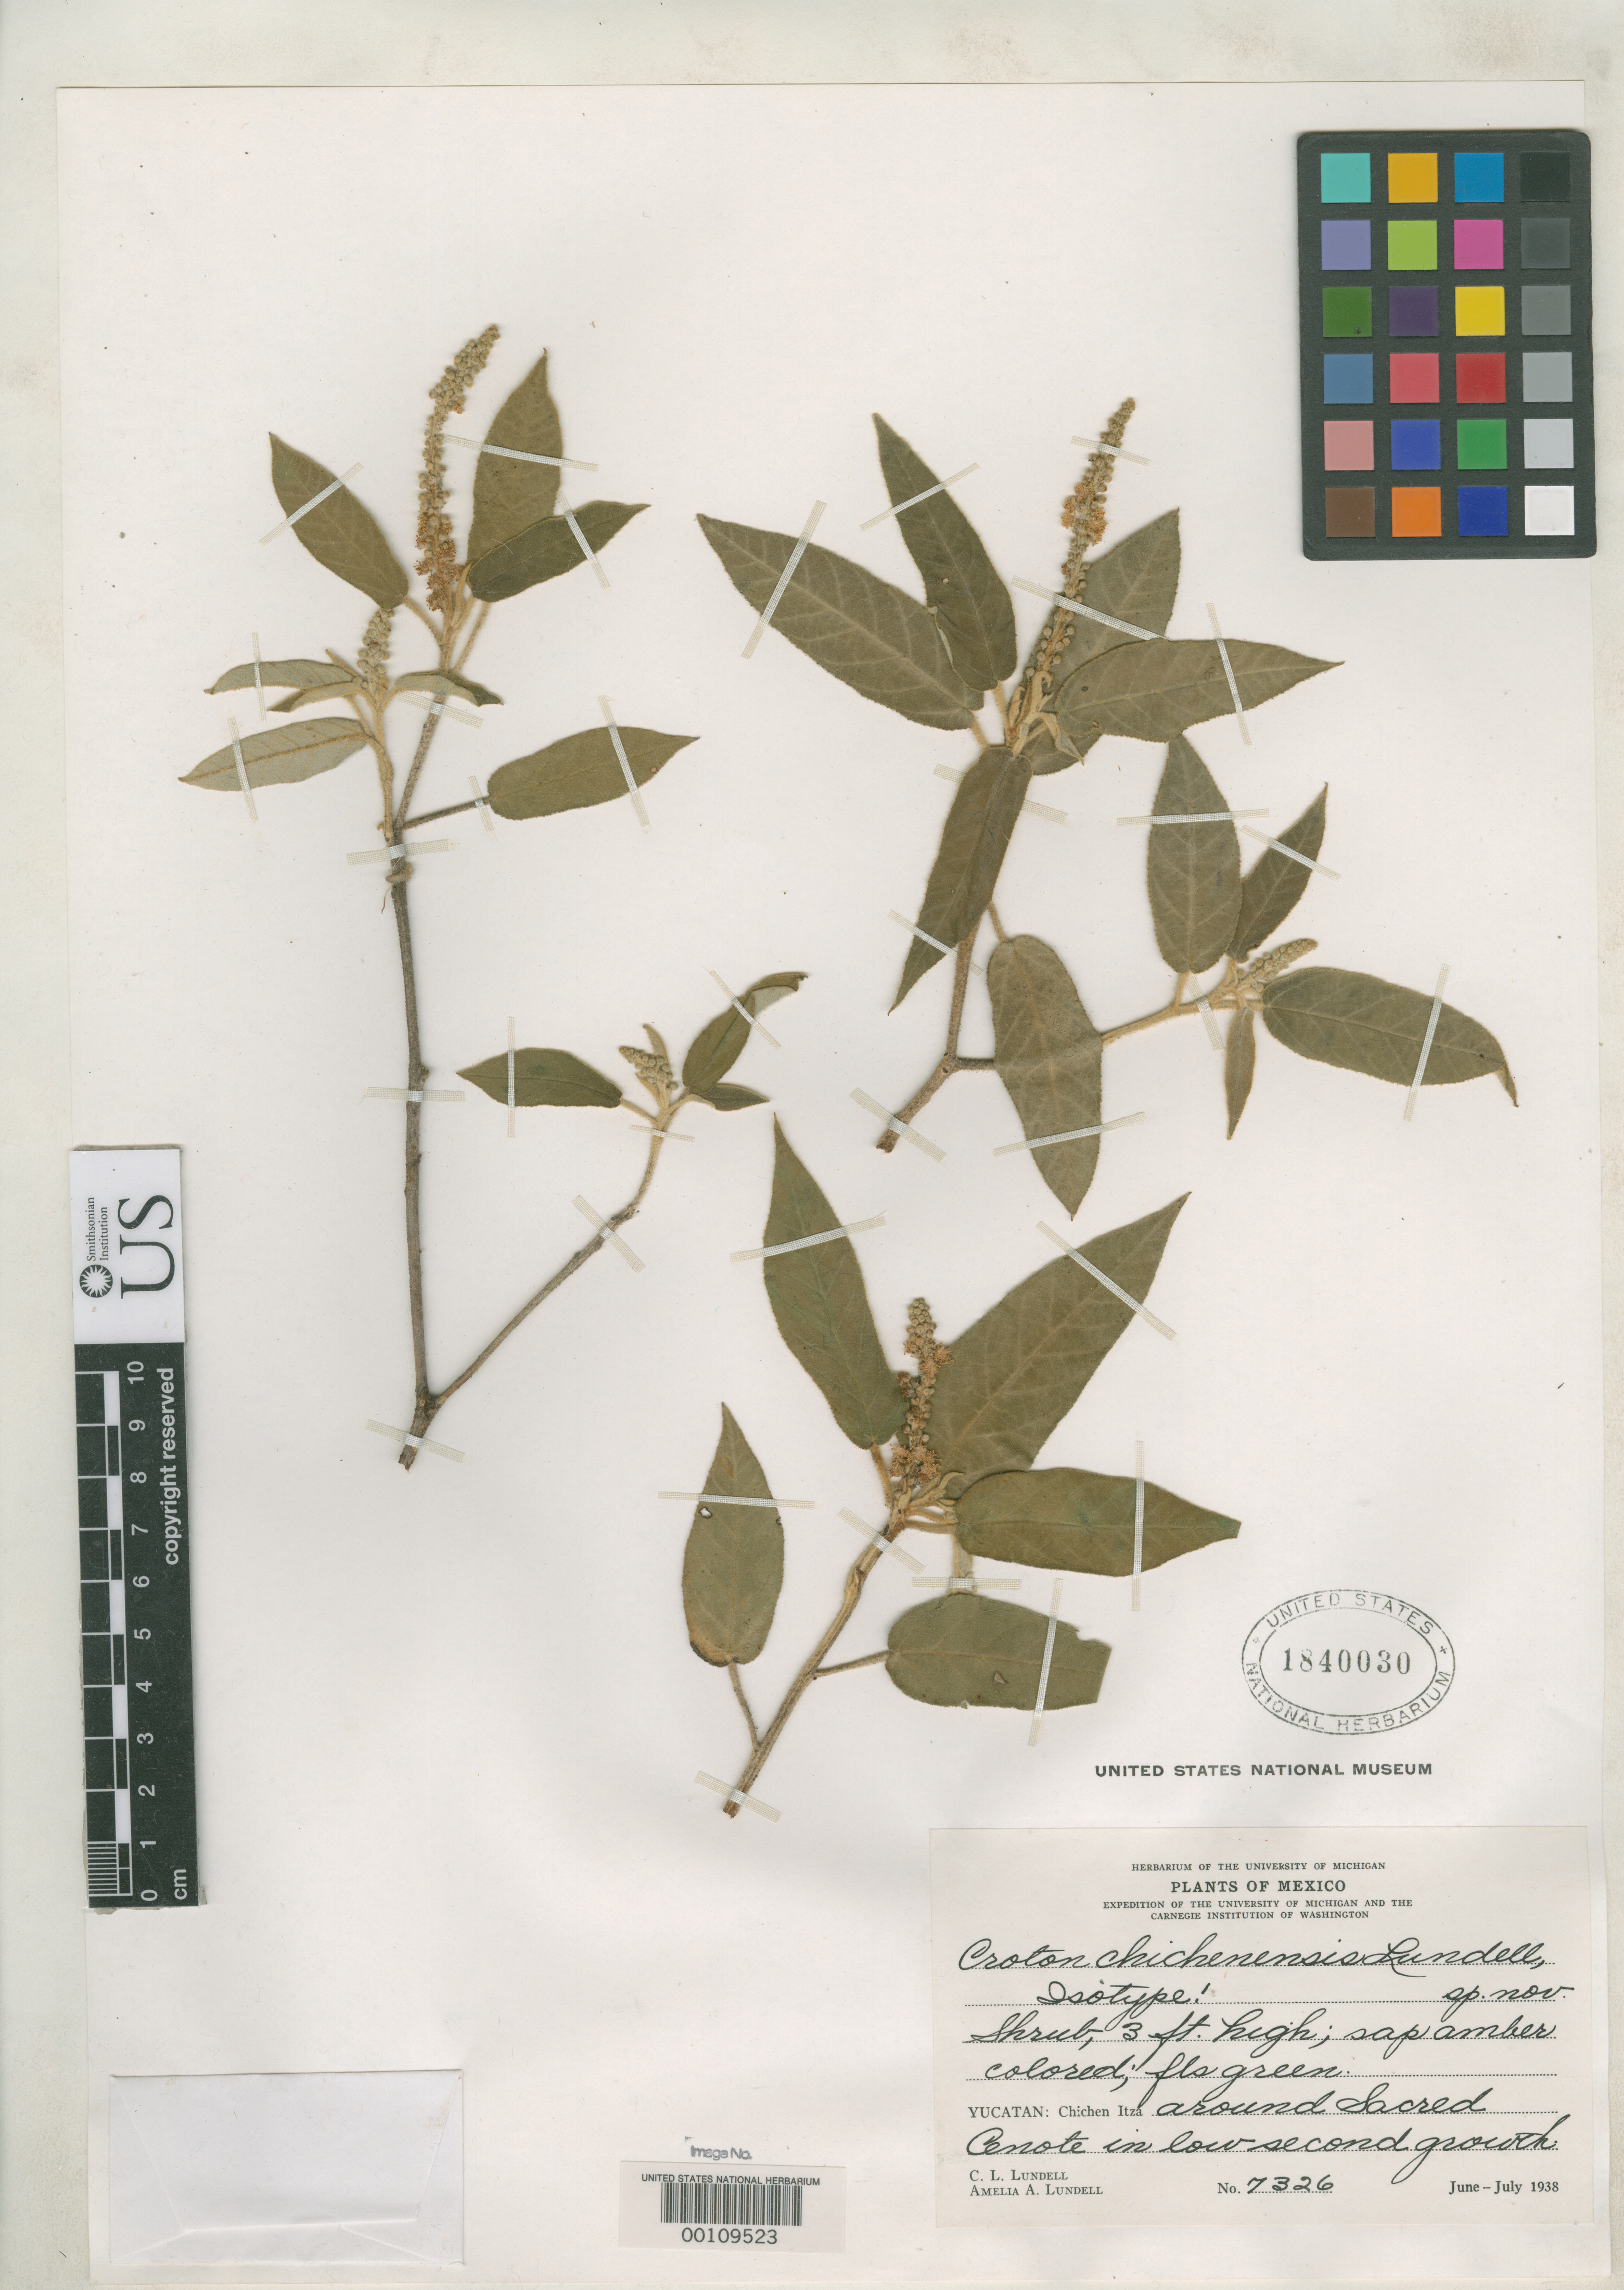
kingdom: Plantae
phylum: Tracheophyta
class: Magnoliopsida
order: Malpighiales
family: Euphorbiaceae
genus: Croton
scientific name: Croton chichenensis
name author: Lundell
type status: Isotype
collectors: C. L. Lundell & A. A. Lundell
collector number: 7326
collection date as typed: Jun 1938 to -- Jul 1938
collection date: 1938-06/1938-07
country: Mexico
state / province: Yucatán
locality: Chichen Itza, near Sacred Cenote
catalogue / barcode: US 1840030